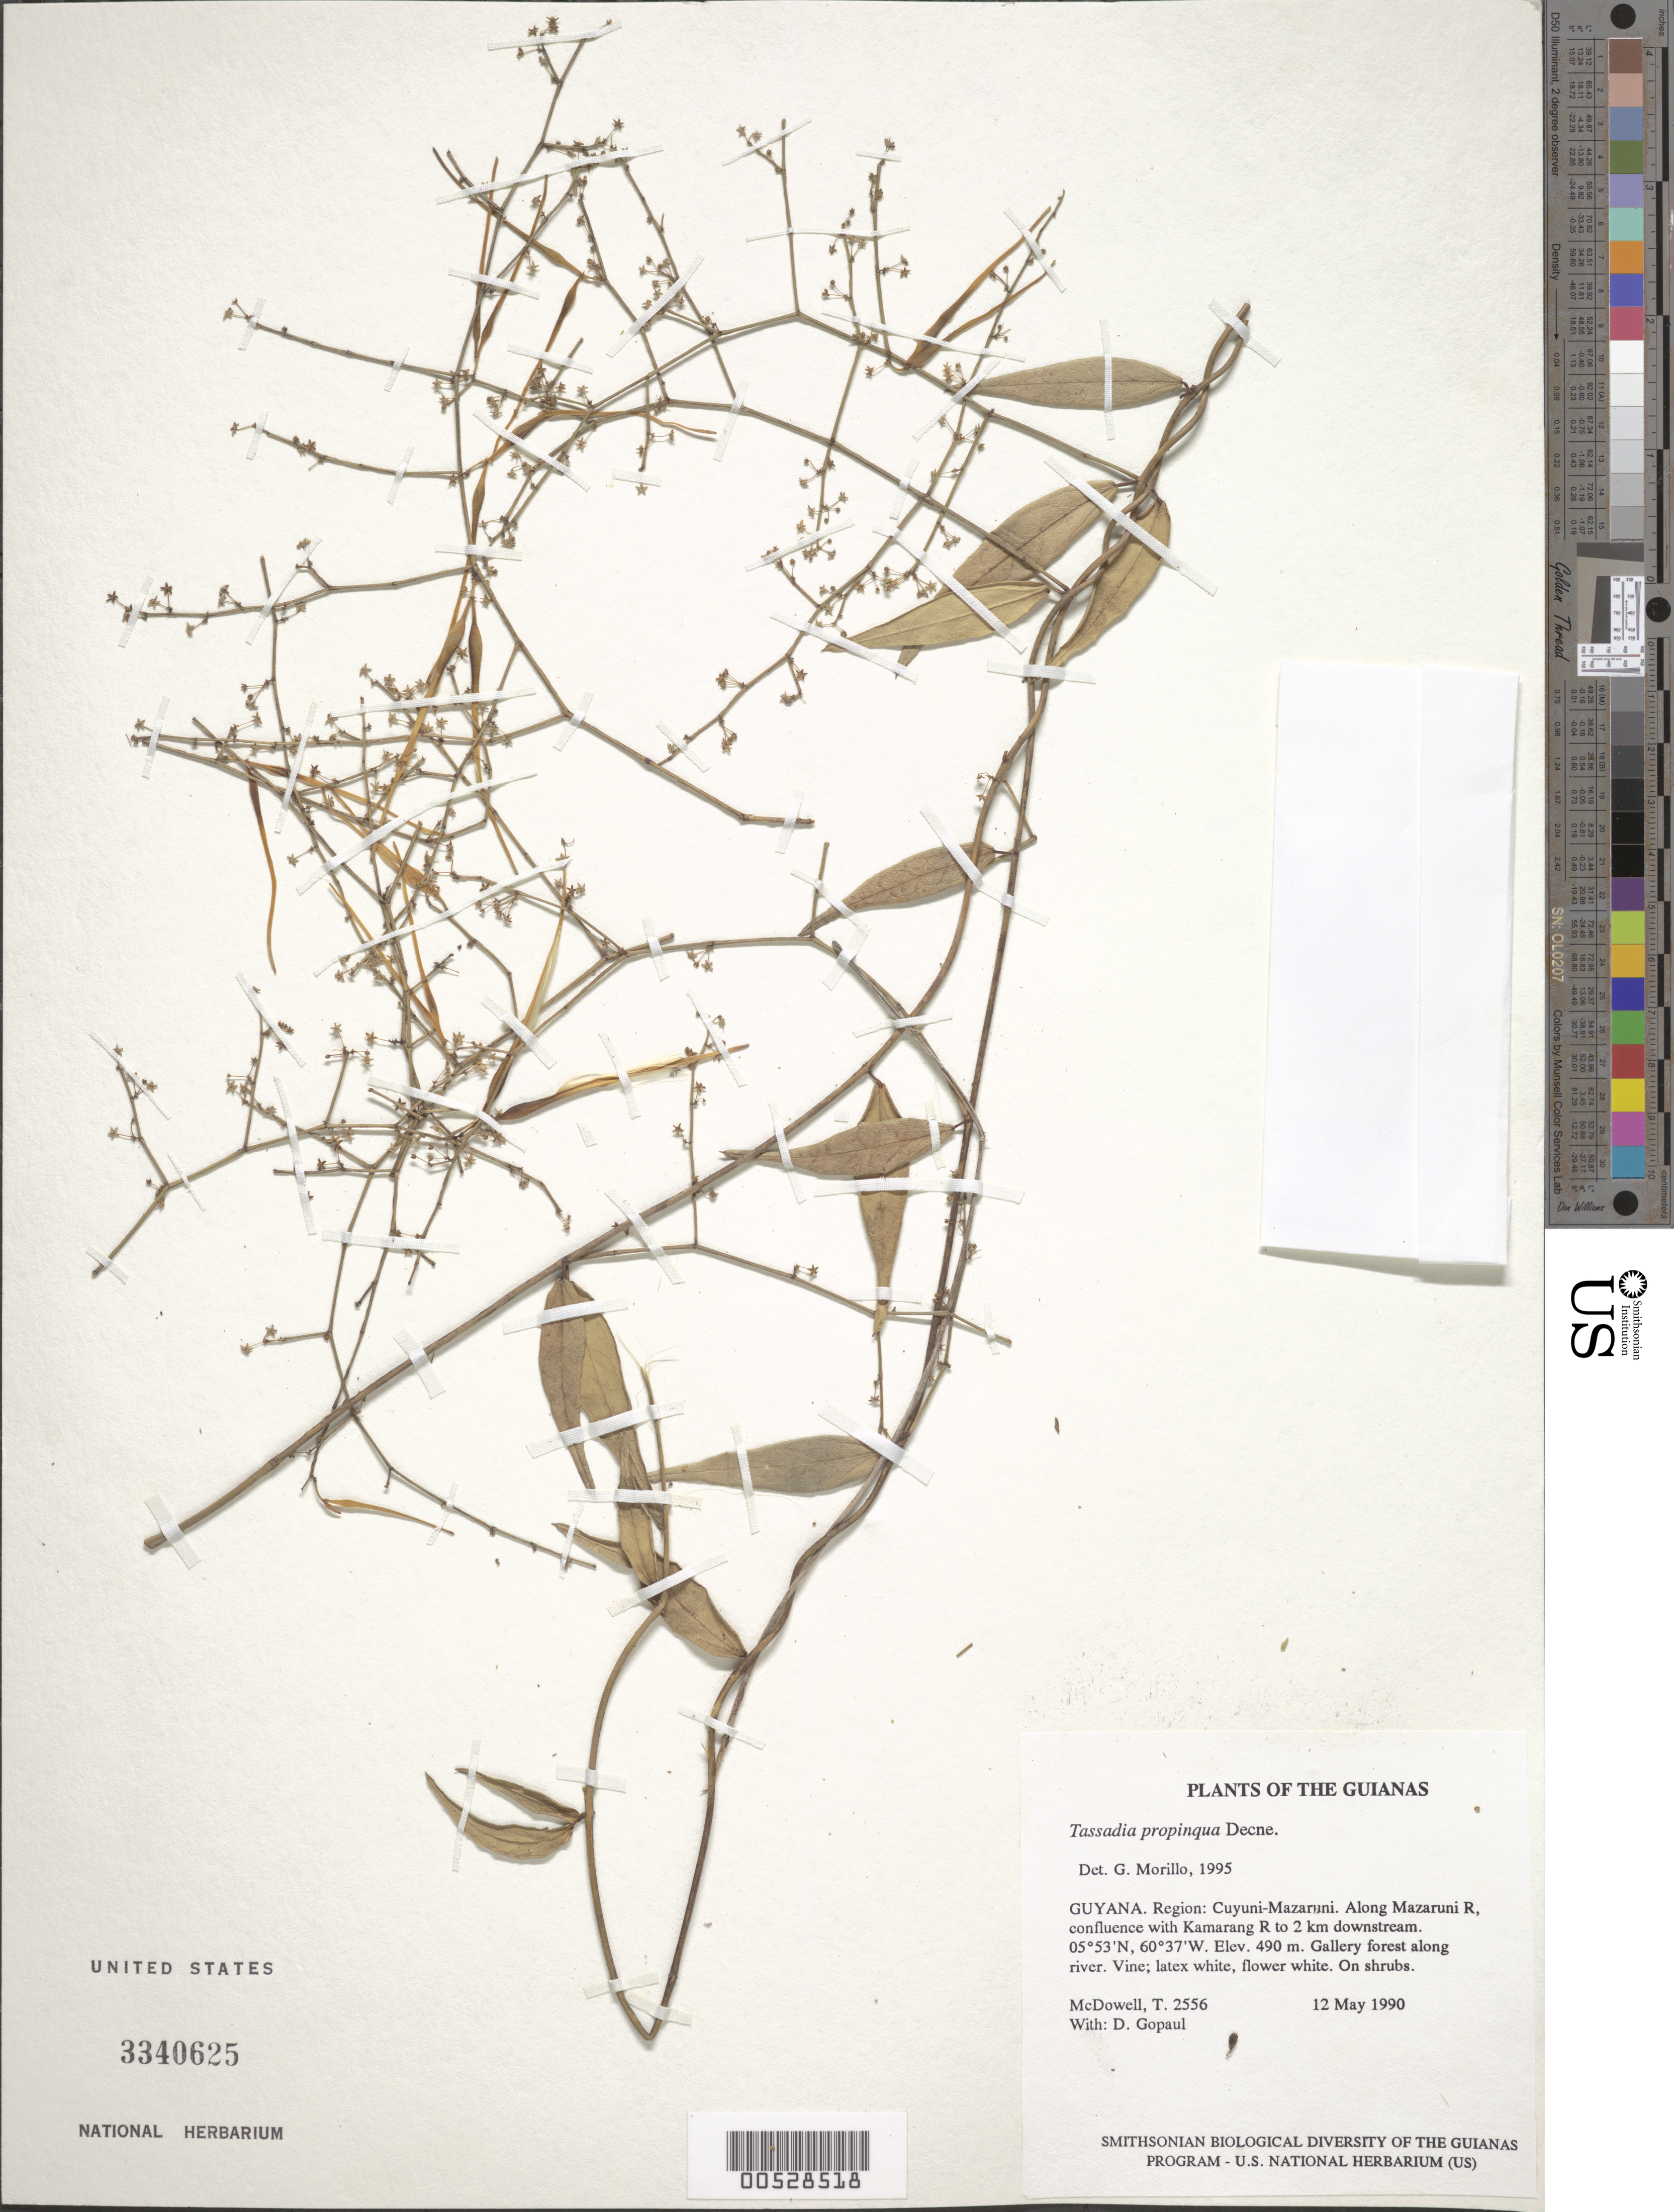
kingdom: Plantae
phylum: Tracheophyta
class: Magnoliopsida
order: Gentianales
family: Apocynaceae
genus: Tassadia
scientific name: Tassadia propinqua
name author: Decne.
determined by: Morillo, G. N.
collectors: T. McDowell & D. Gopaul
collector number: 2556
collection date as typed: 12 May 1990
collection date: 1990-05-12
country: Guyana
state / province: Cuyuni-Mazaruni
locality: Along Mazaruni R, confluence with Kamarang R to 2 km downstream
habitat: Gallery forest along river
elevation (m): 490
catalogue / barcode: US 3340625